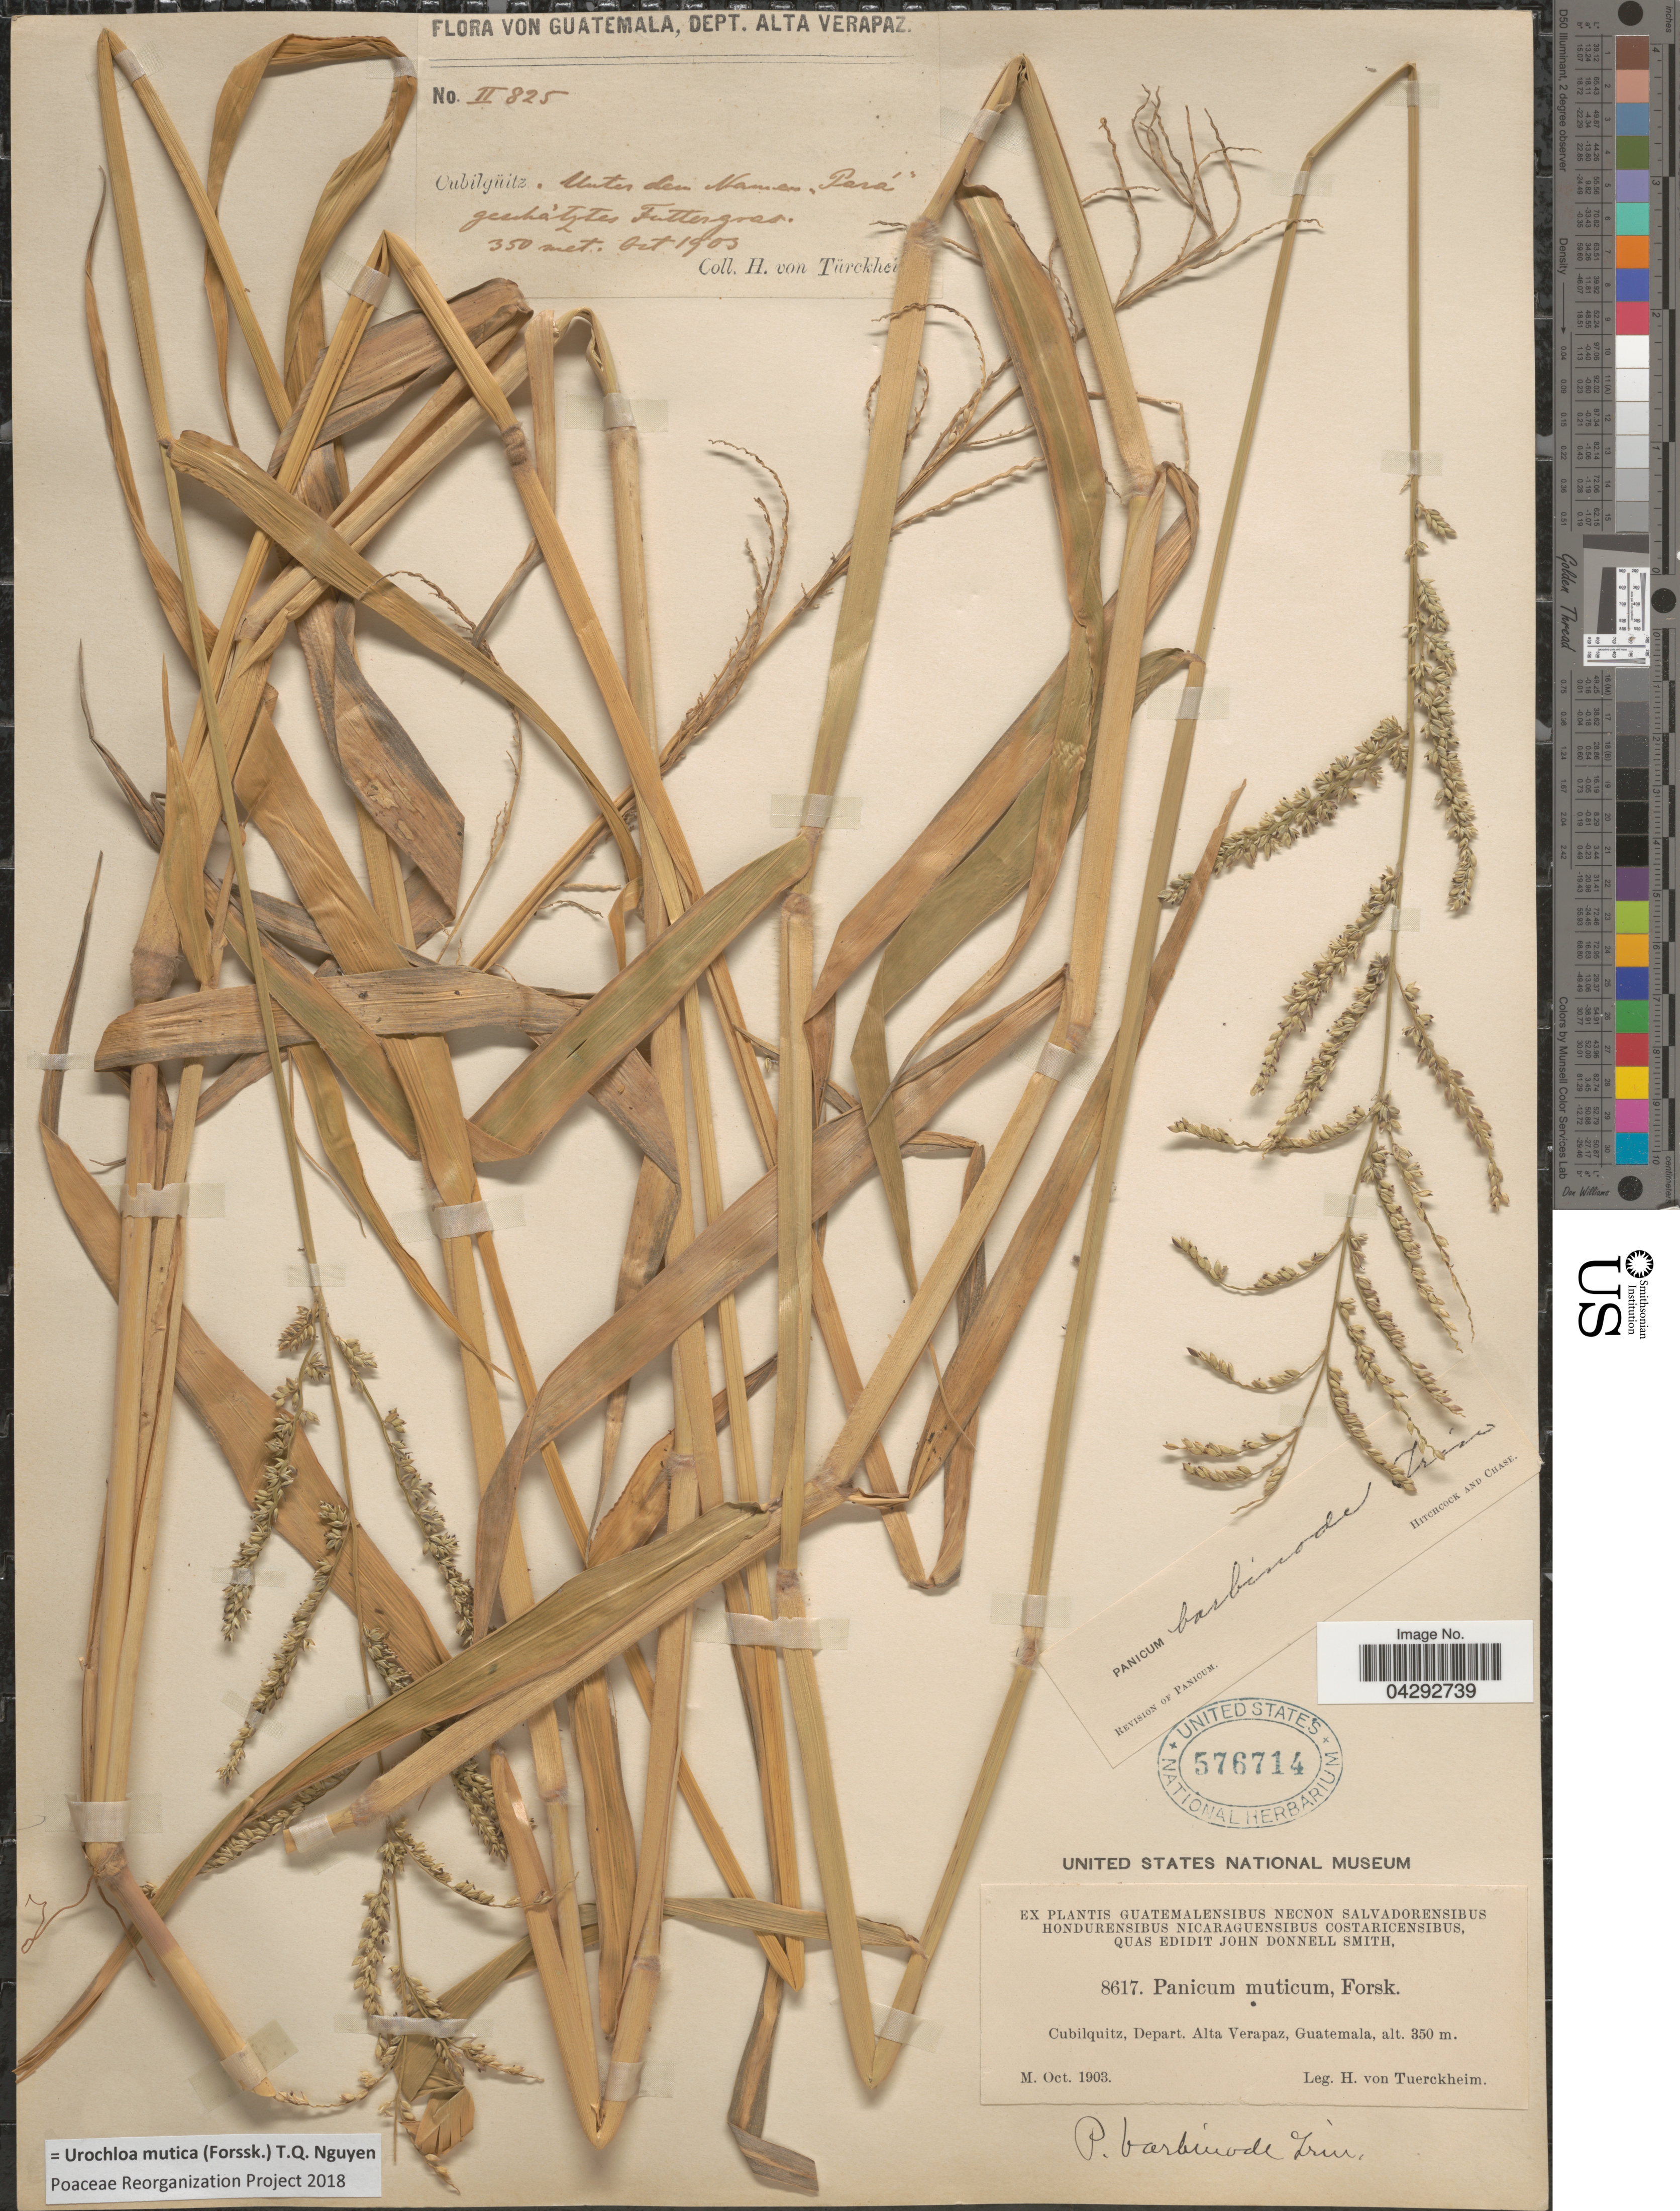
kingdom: Plantae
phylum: Tracheophyta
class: Liliopsida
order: Poales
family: Poaceae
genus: Urochloa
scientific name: Urochloa mutica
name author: (Forssk.) T.Q. Nguyen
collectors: H. von Tuerckheim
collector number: II825/8617?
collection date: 1903-10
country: Guatemala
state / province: Alta Verapaz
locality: Cubilquitz, Depart. Alta Verapaz.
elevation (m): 350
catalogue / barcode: US 576714